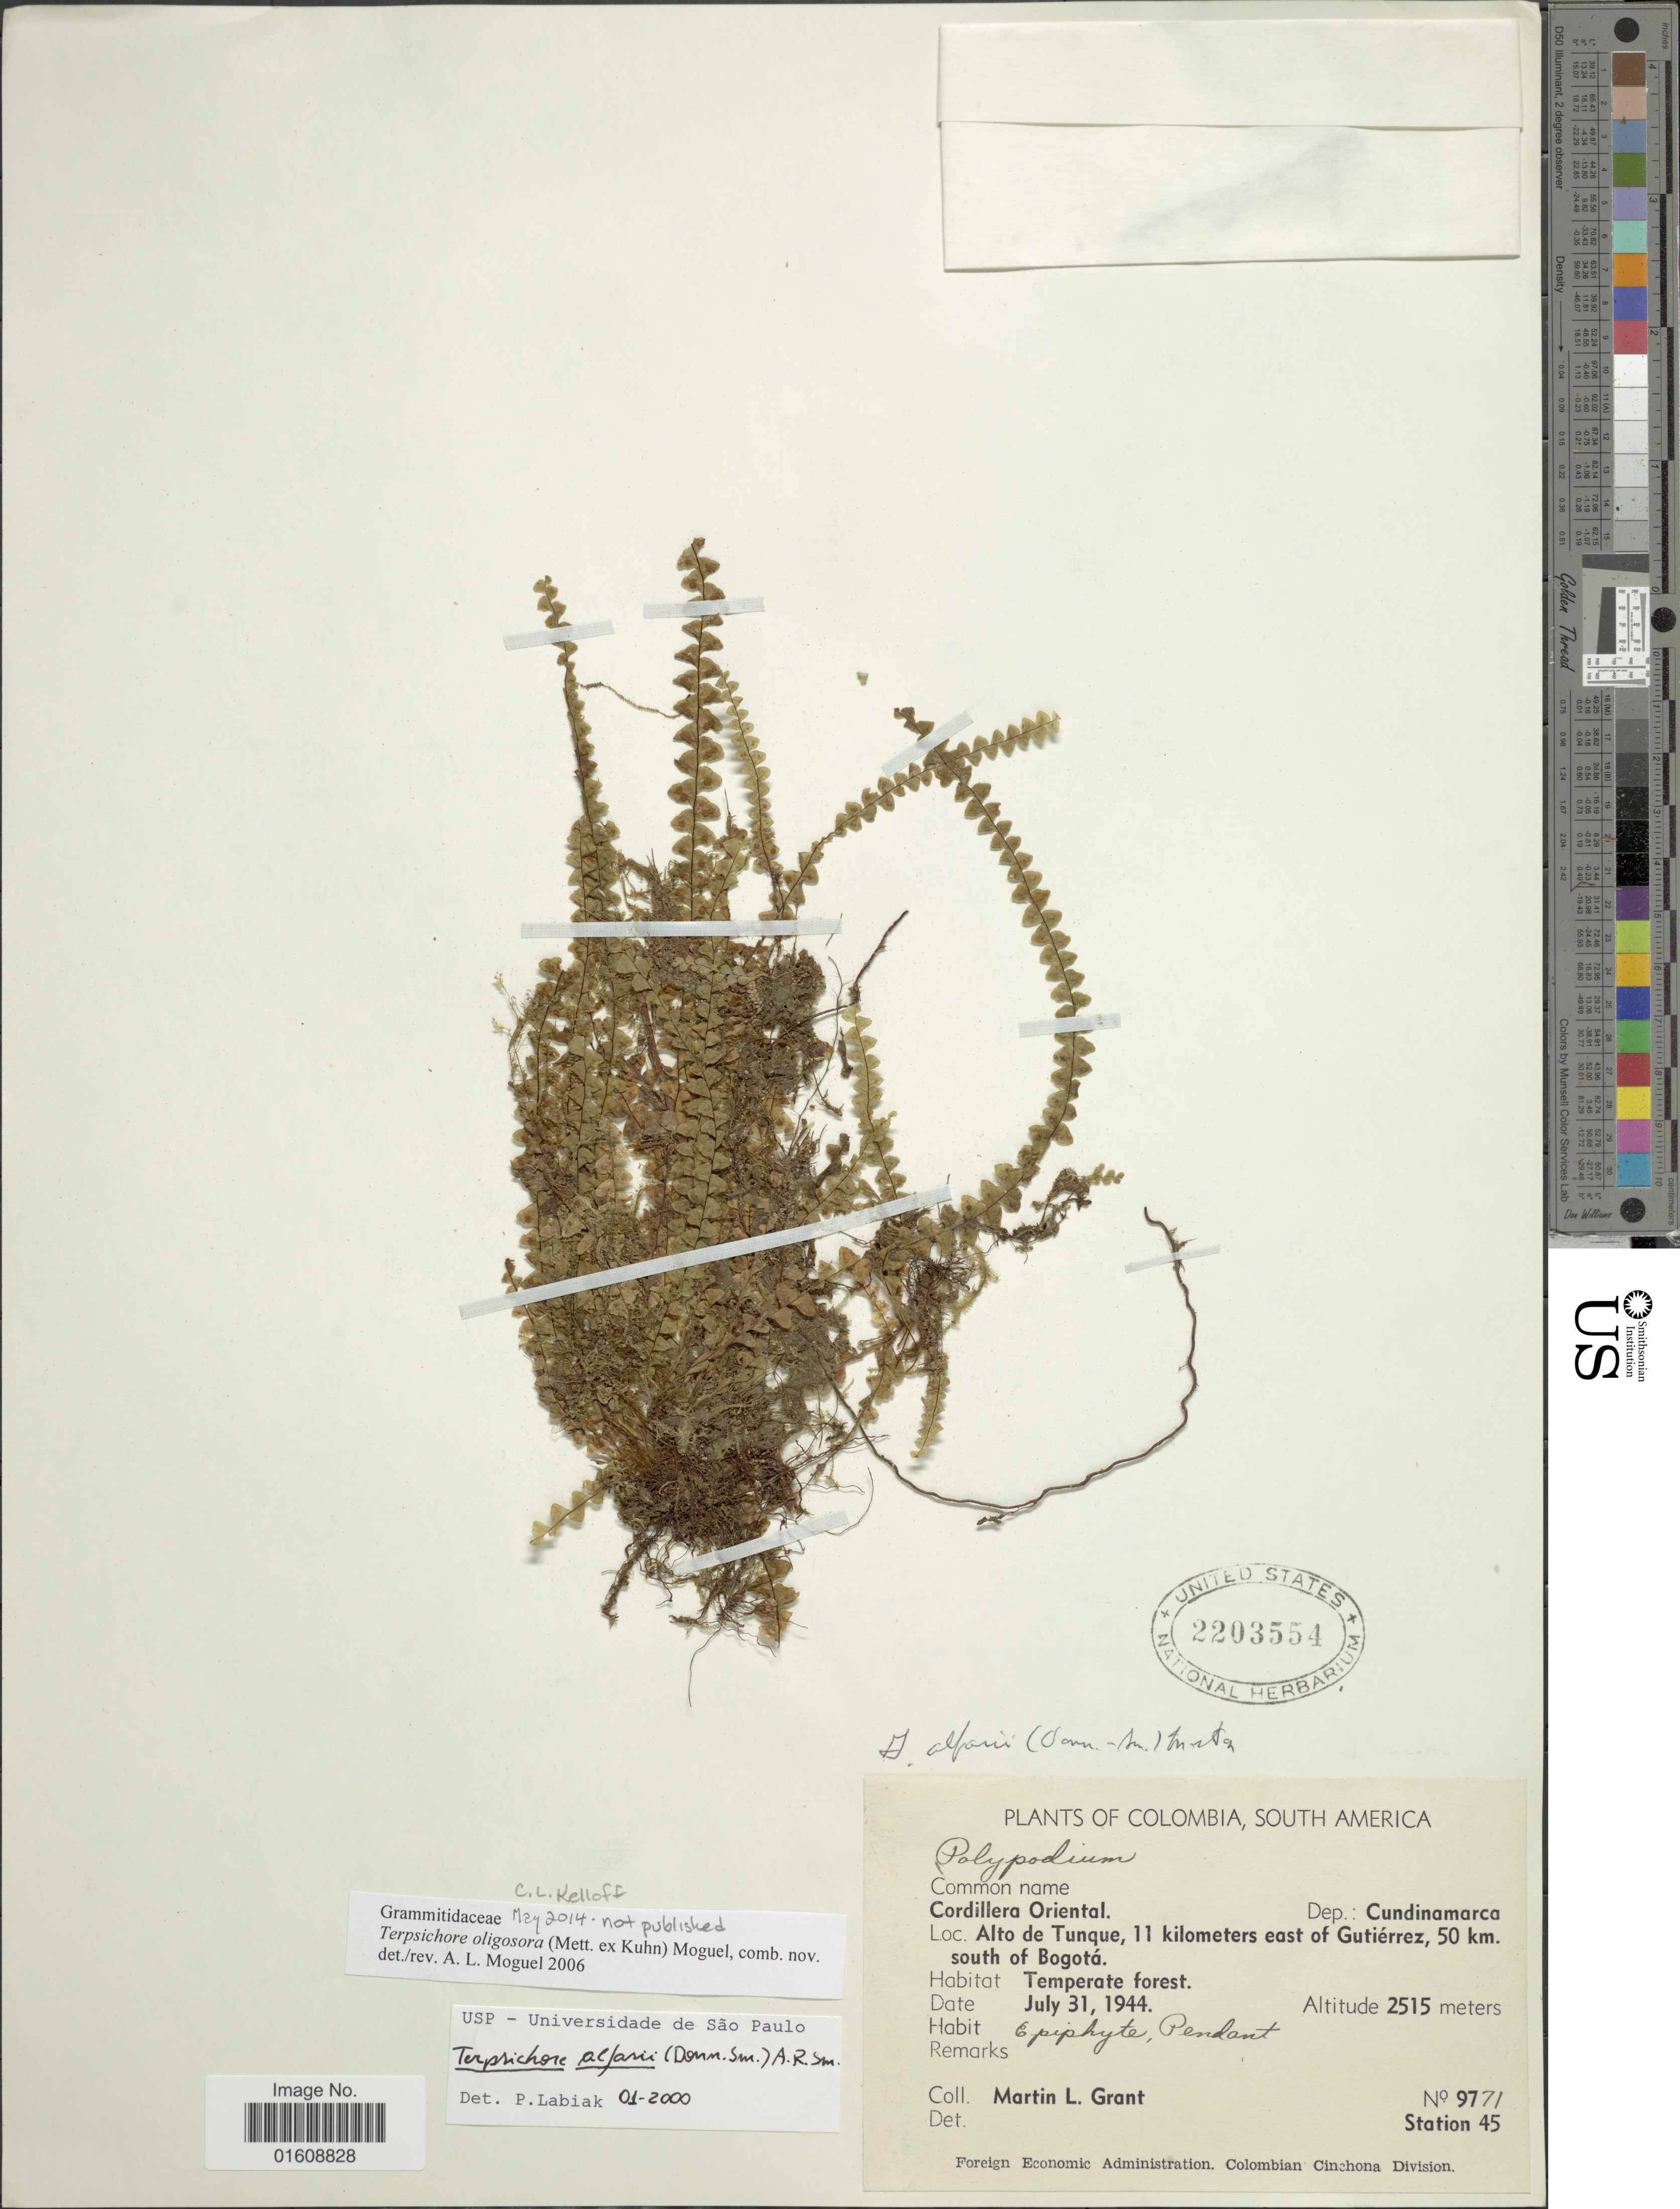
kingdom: Plantae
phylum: Tracheophyta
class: Polypodiopsida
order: Polypodiales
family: Polypodiaceae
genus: Alansmia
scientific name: Alansmia alfaroi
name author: (Donn. Sm.) Moguel & M. Kessler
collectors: M. L. Grant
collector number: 9771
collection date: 1944-07-31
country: Colombia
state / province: Cundinamarca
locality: Cordillera Oriental. Alto de Tunque, 11 kilometers east of Gutiérrez, 50 km. south of Bogotá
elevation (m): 2515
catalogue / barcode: US 2203554